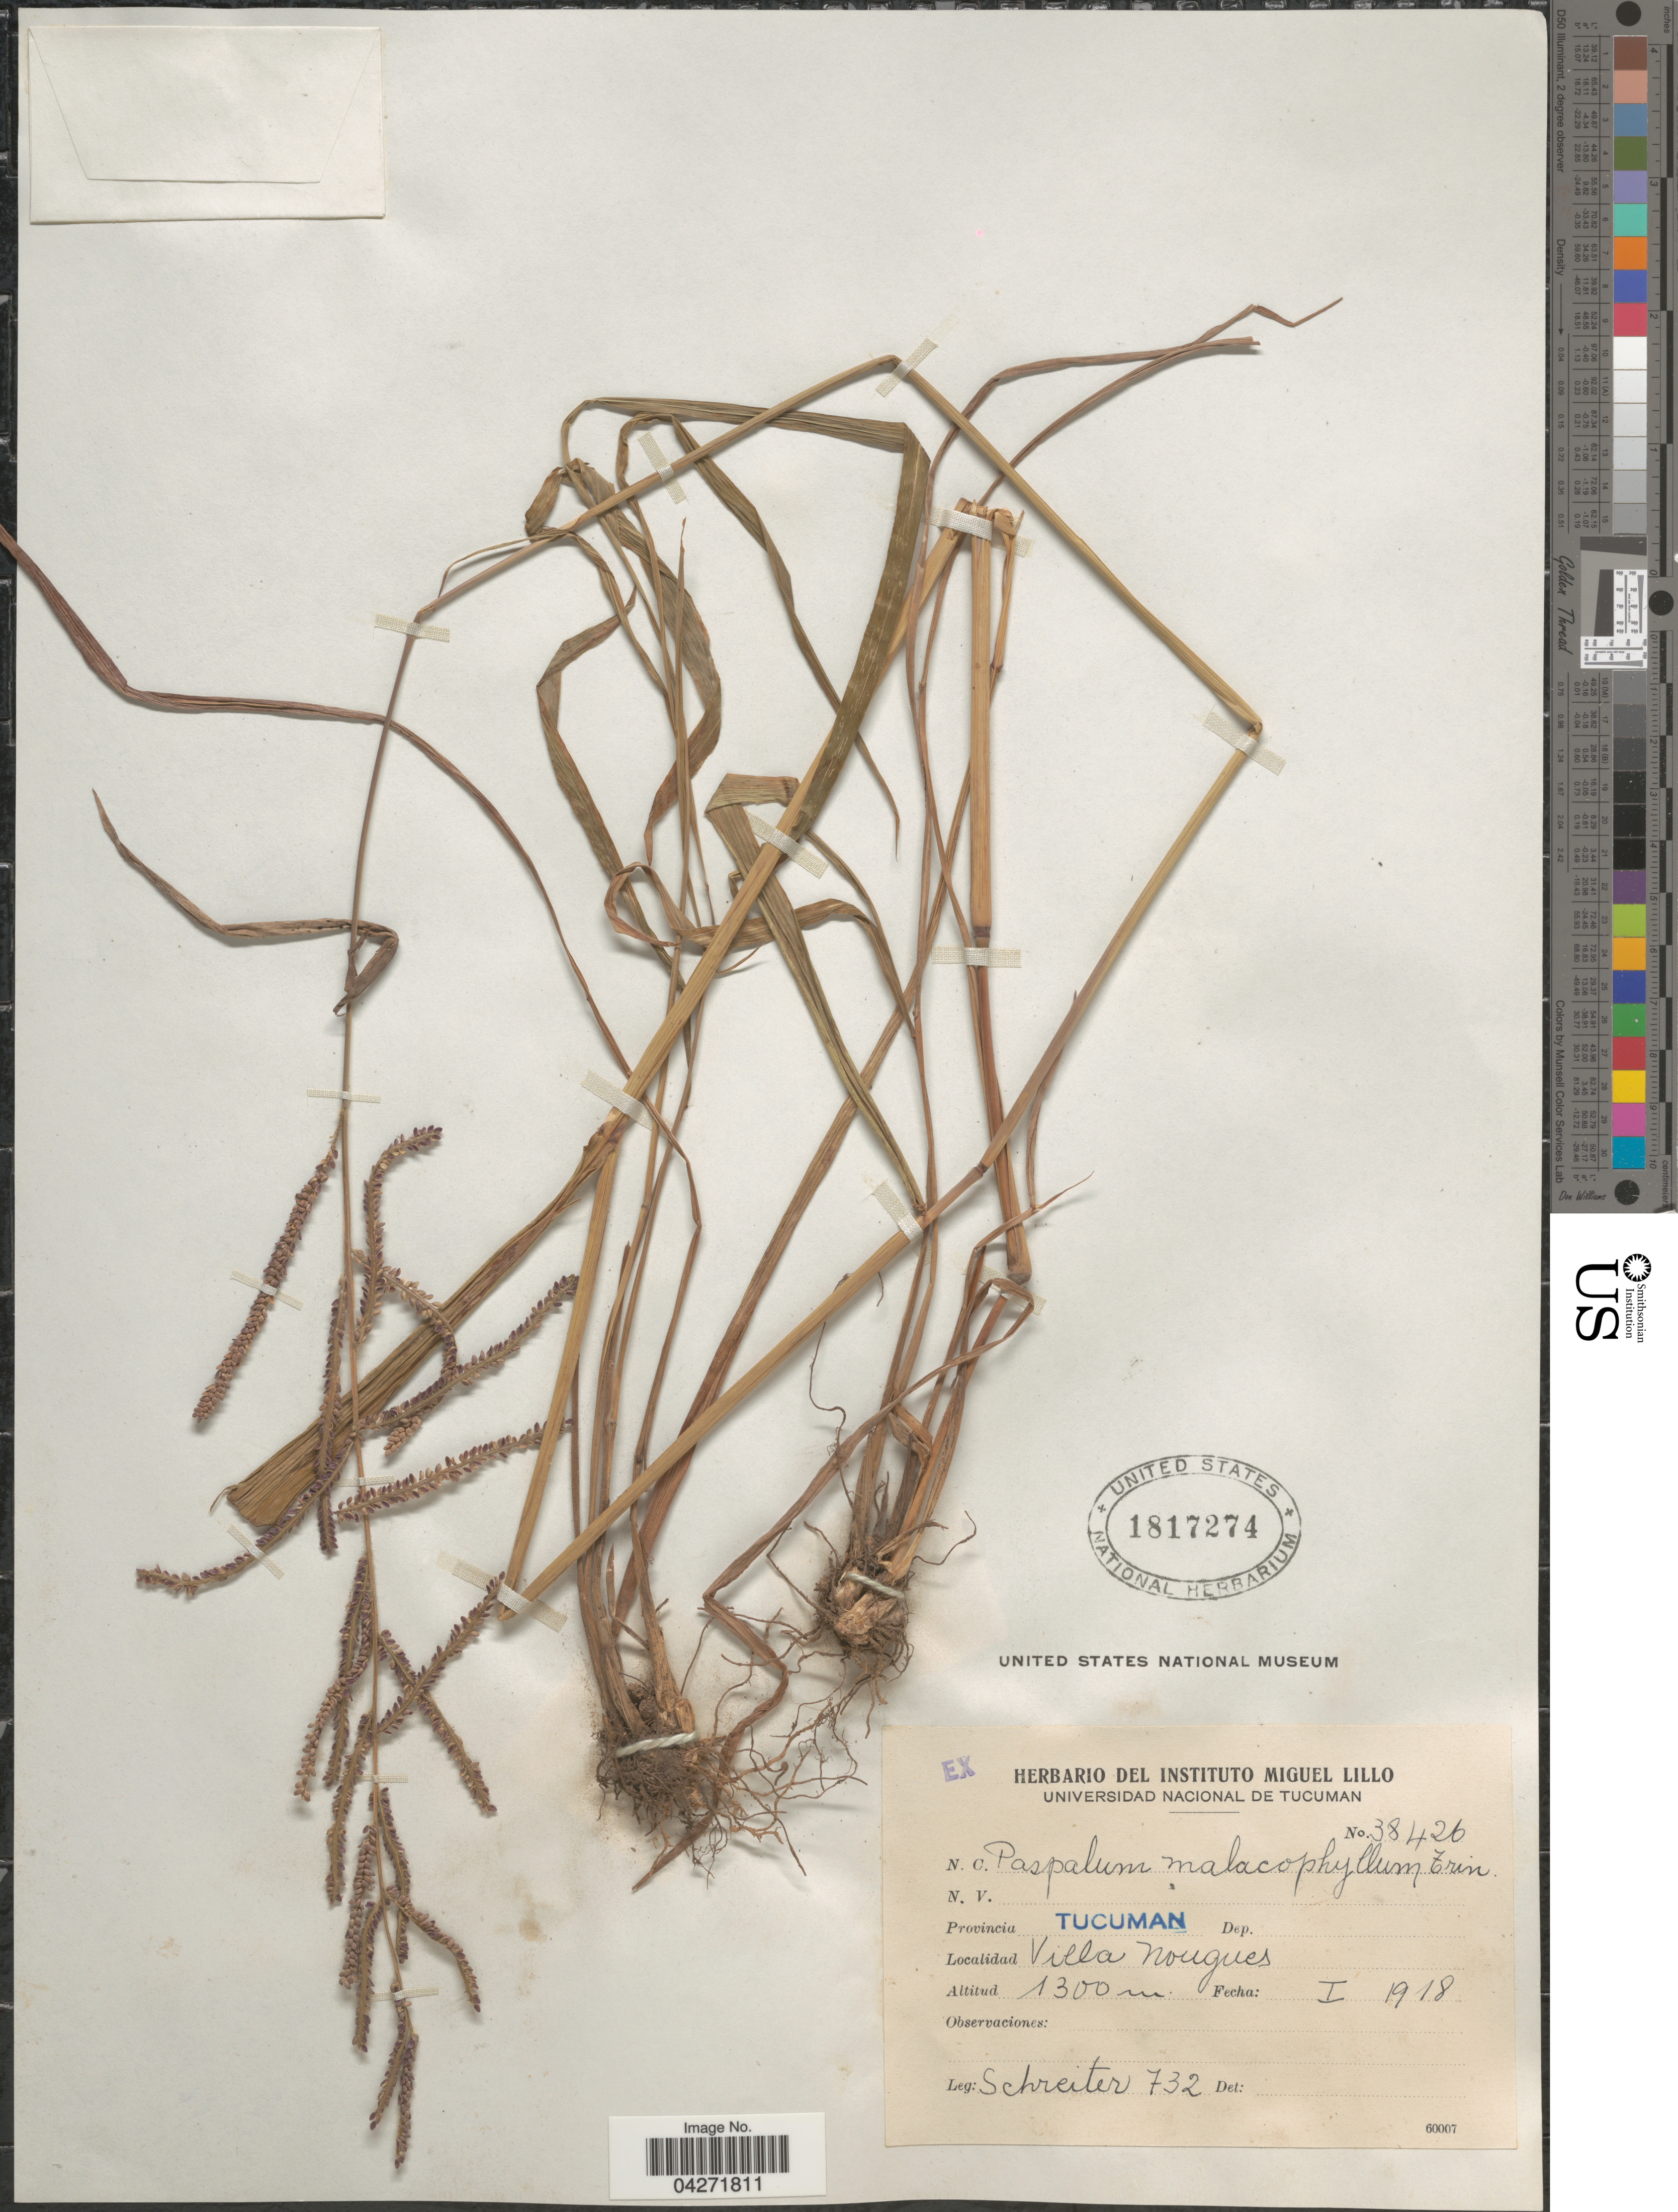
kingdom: Plantae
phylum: Tracheophyta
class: Liliopsida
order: Poales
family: Poaceae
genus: Paspalum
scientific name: Paspalum malacophyllum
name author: Trin.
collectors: -. Schreiter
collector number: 732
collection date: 1918-01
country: Argentina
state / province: Tucuman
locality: Villa Nougues,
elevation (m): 1300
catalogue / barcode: US 1817274